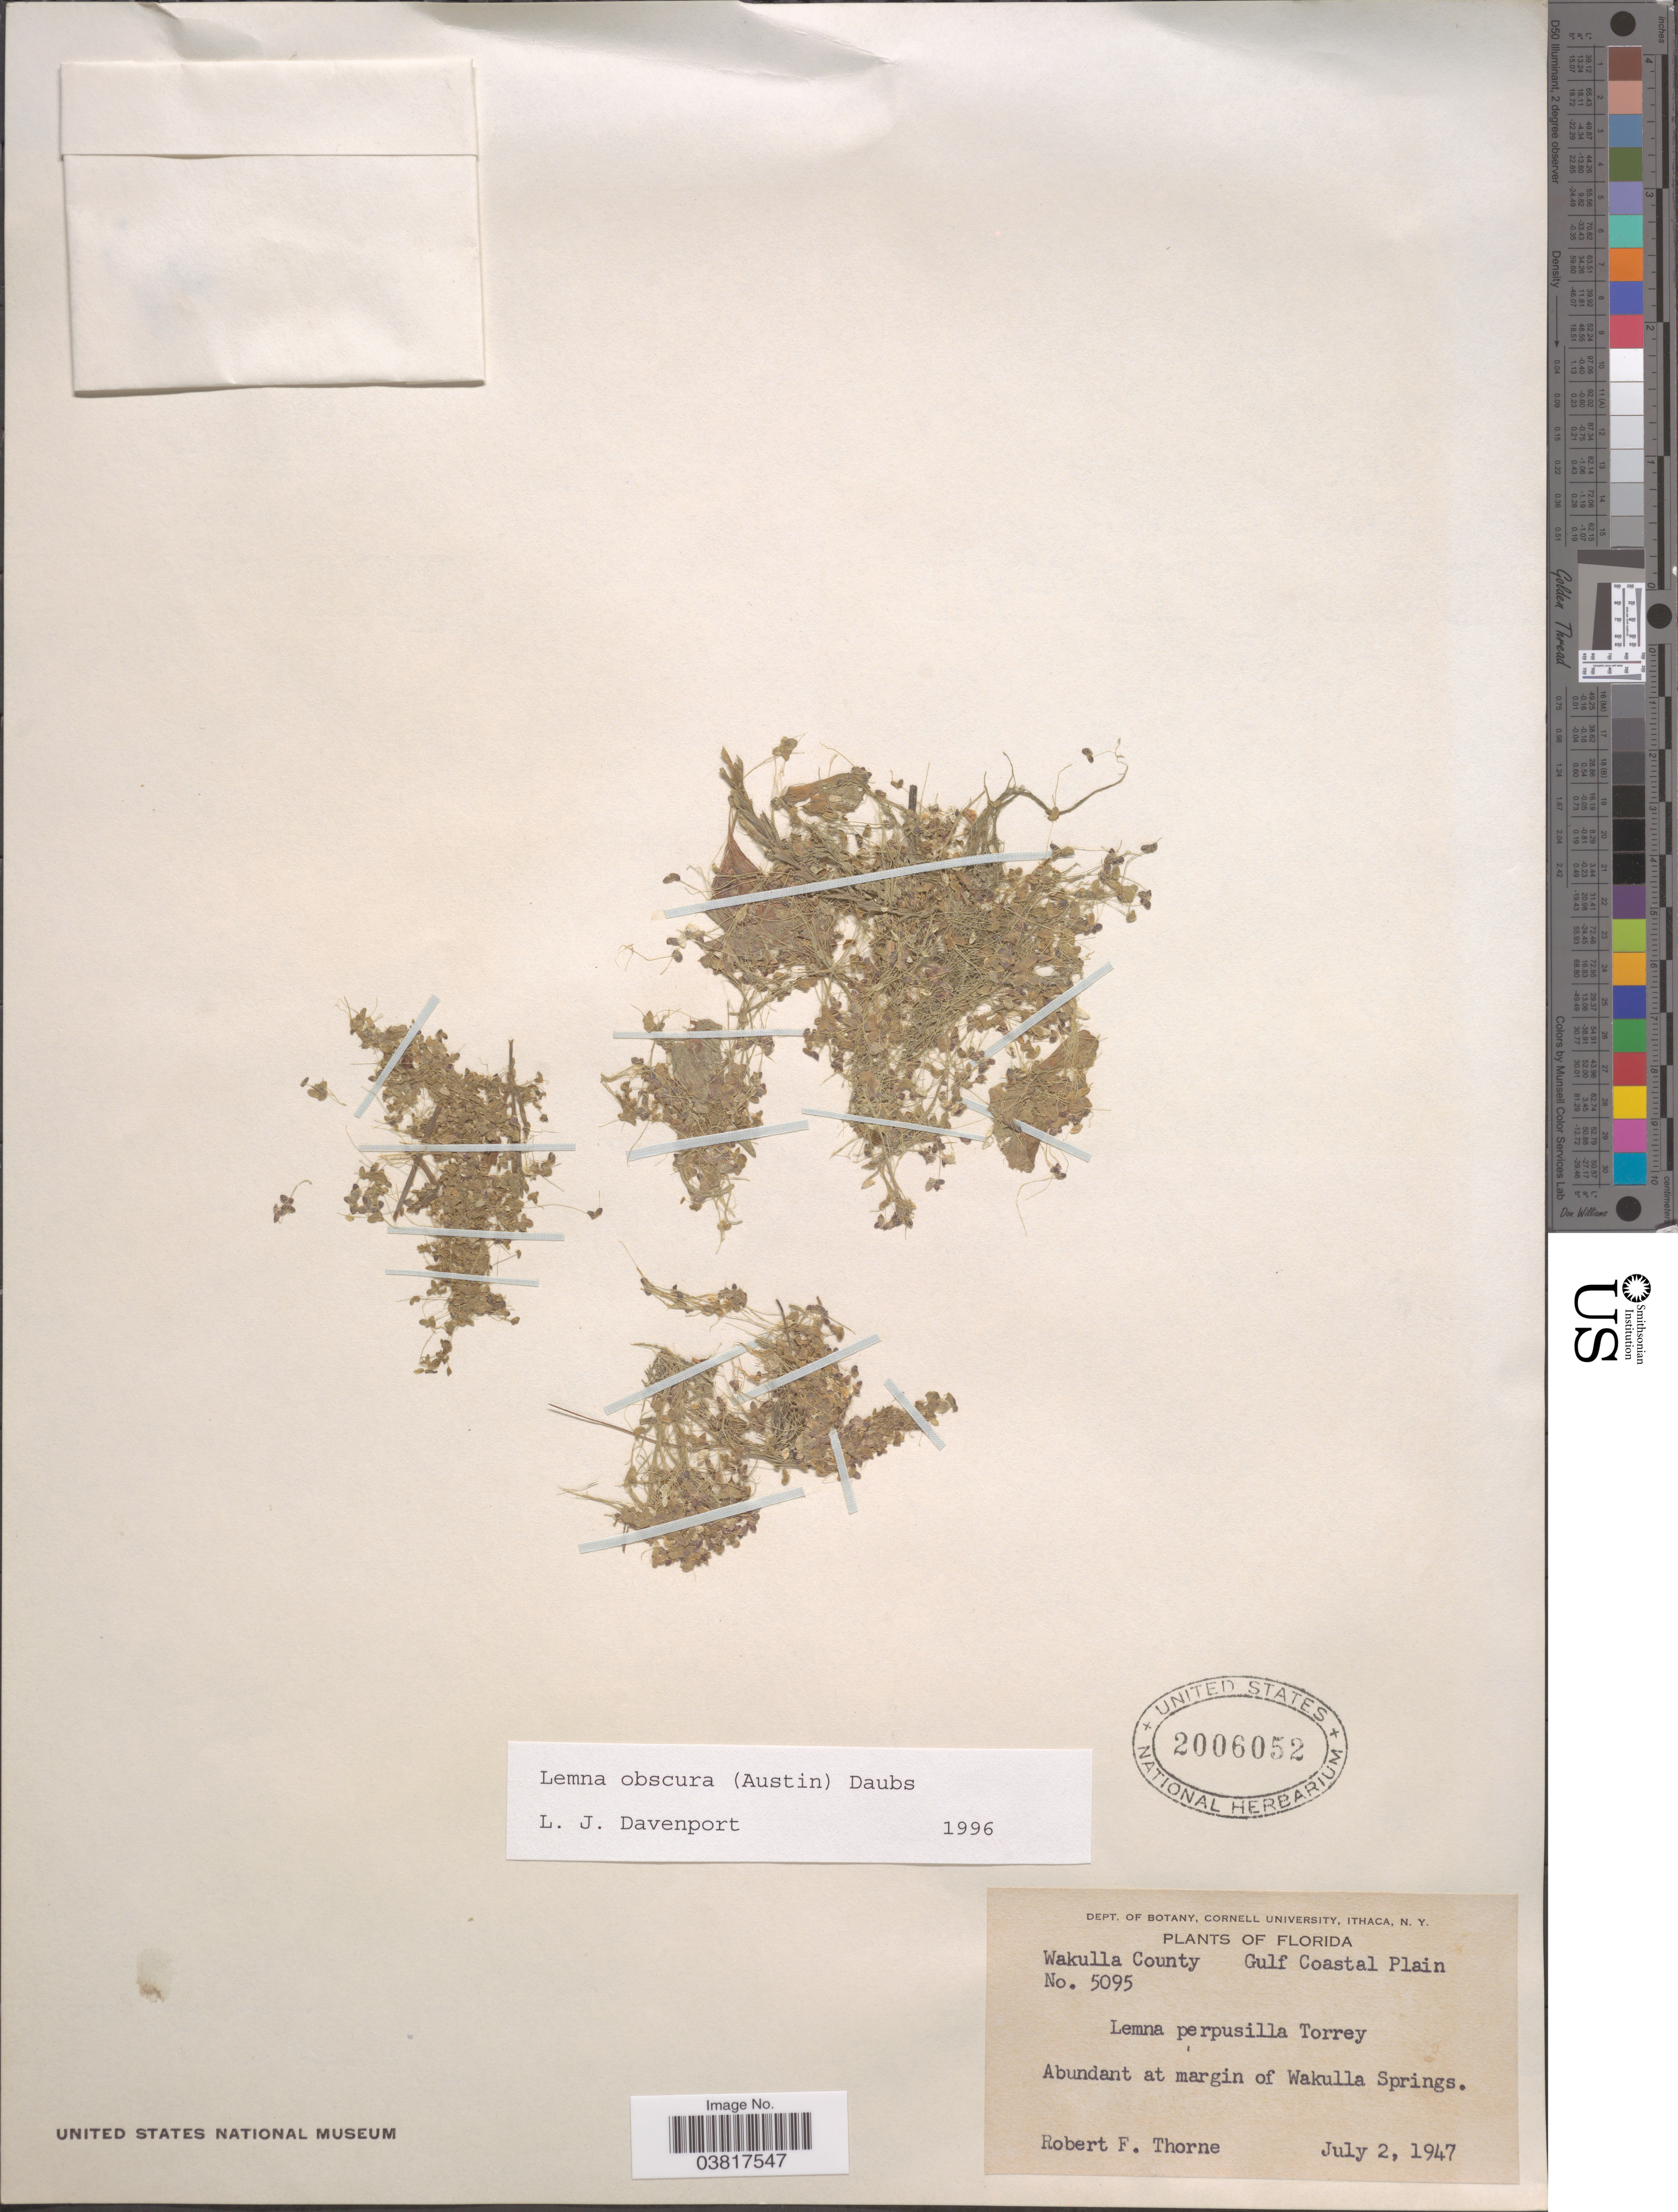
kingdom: Plantae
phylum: Tracheophyta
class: Liliopsida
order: Alismatales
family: Araceae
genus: Lemna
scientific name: Lemna obscura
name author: (Austin) Daubs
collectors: R. F. Thorne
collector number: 5095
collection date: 1947-07-02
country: United States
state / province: Florida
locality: Wakulla County, Gulf Coastal Plain. At margin of Wakulla Springs.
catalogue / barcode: US 2006052